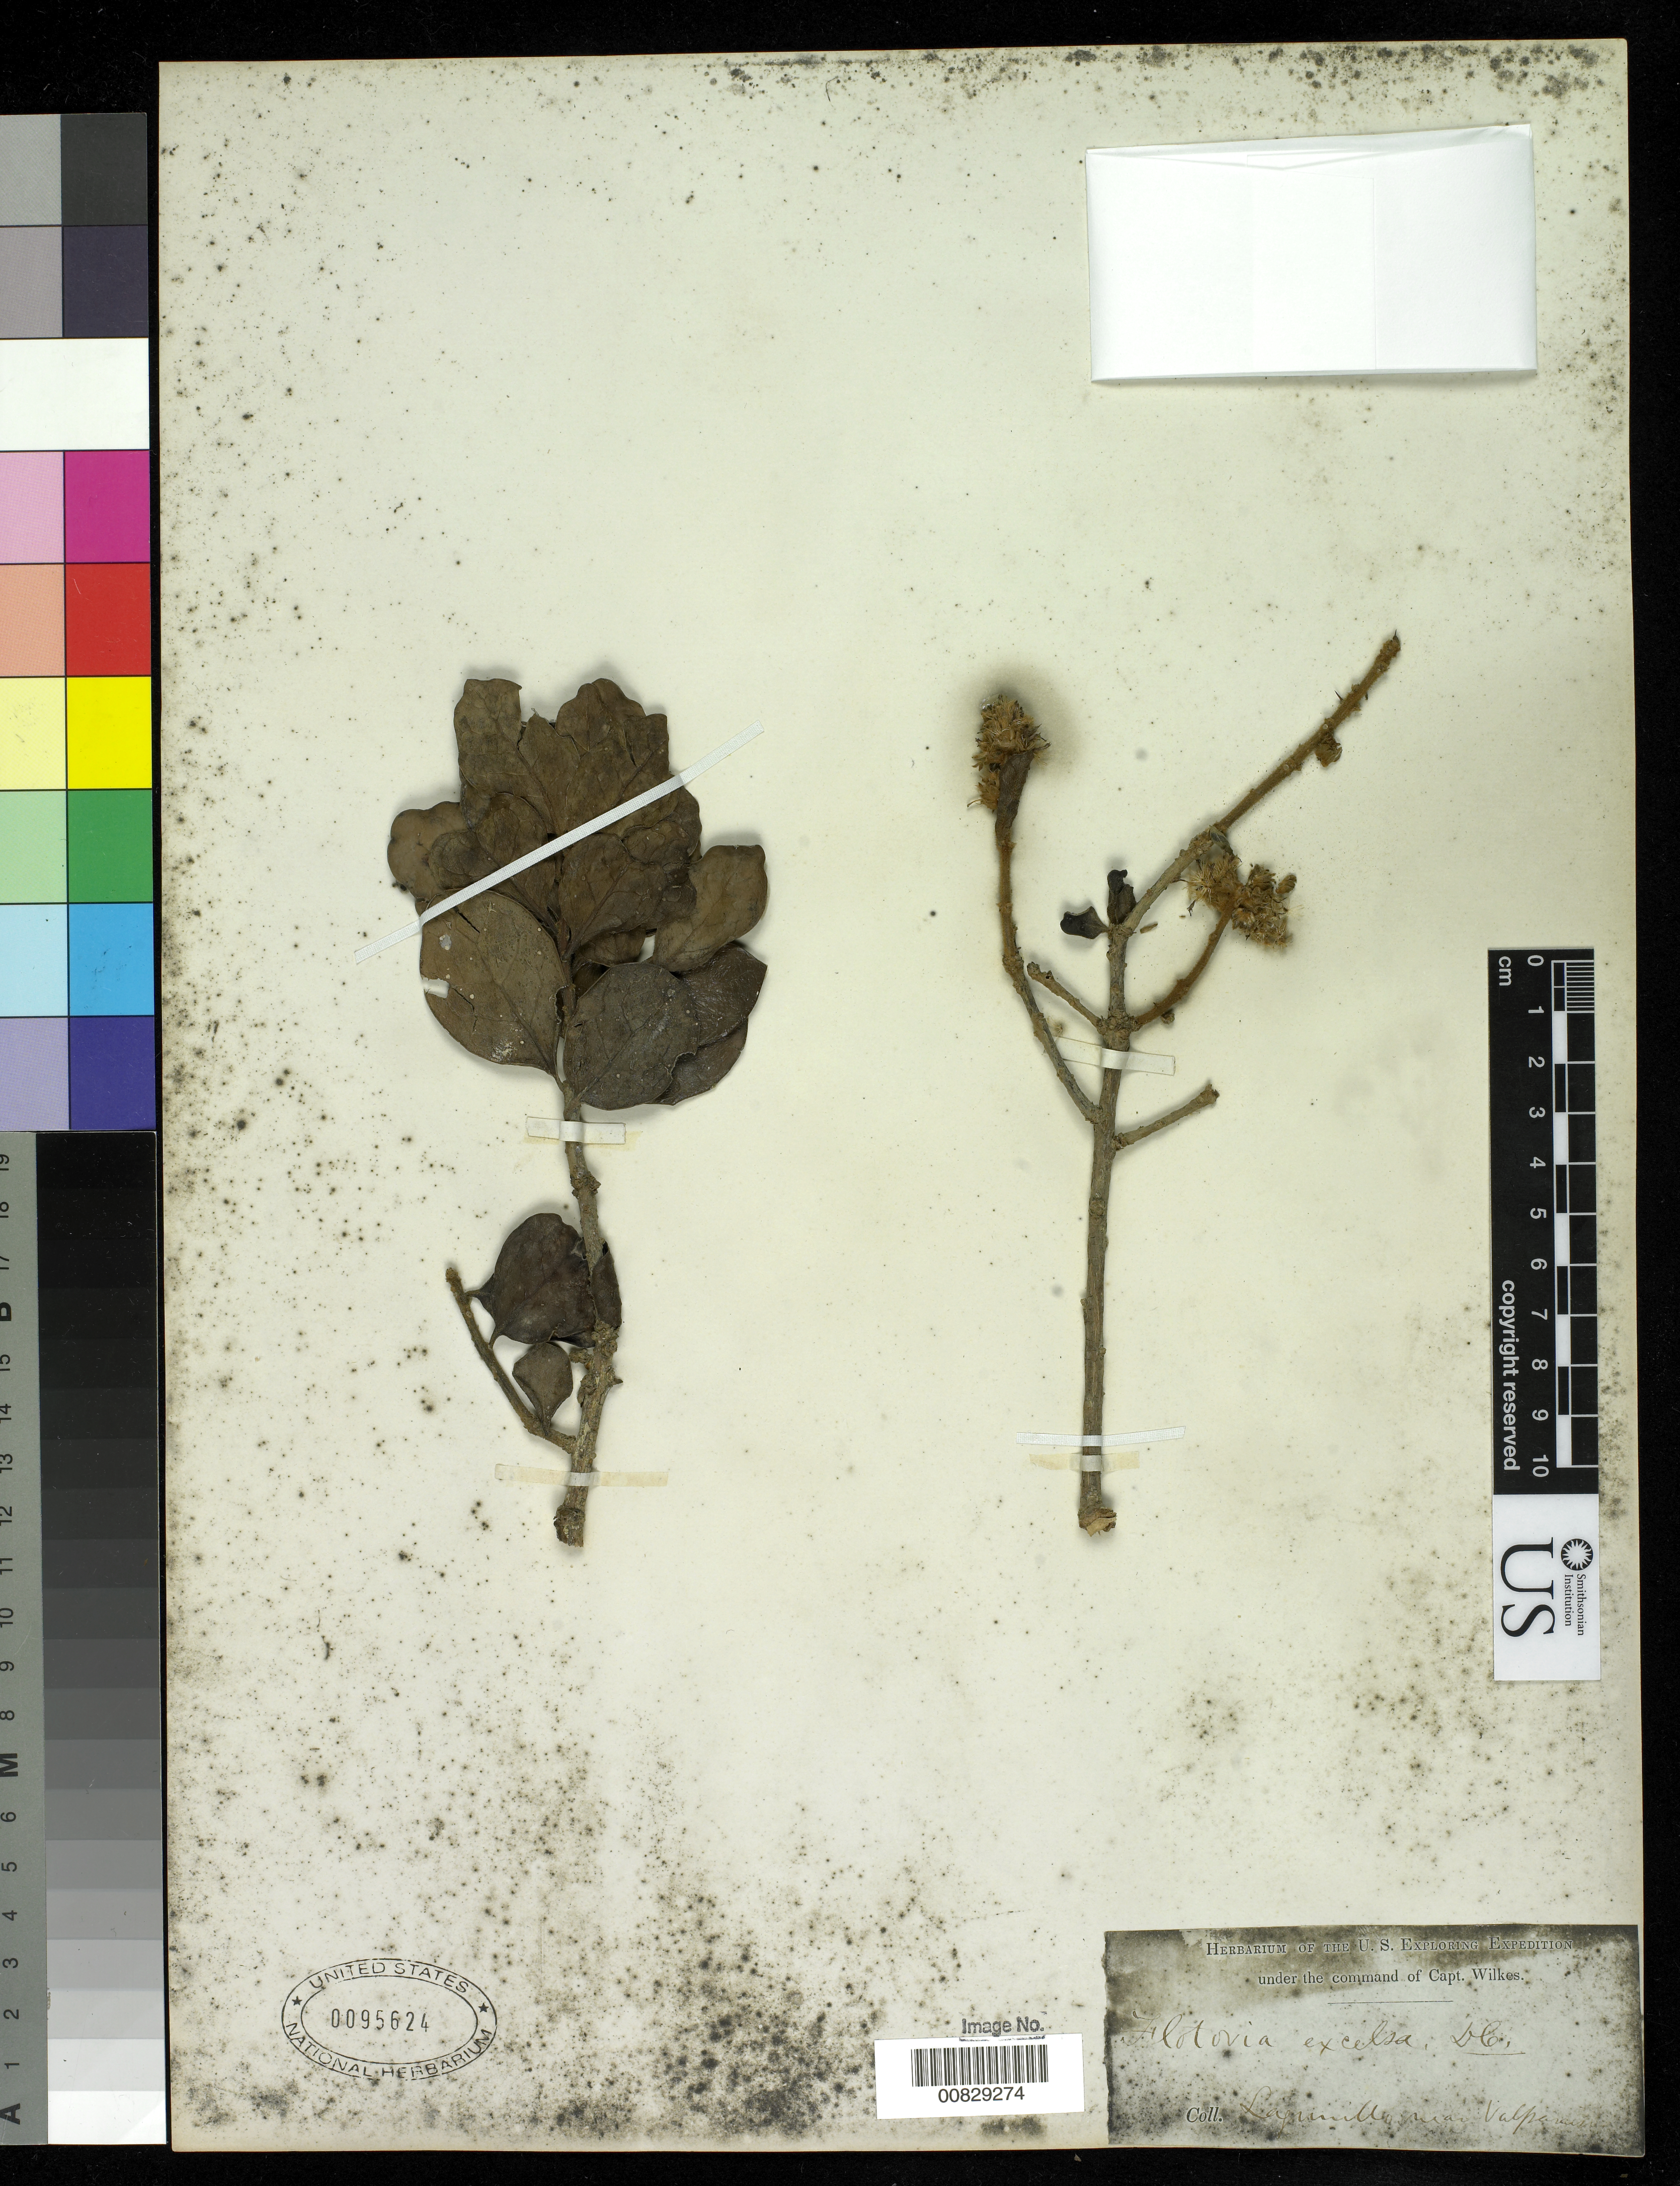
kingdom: Plantae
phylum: Tracheophyta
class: Magnoliopsida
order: Asterales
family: Asteraceae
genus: Dasyphyllum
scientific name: Dasyphyllum excelsum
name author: (D. Don) Cabrera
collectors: Wilkes Explor. Exped.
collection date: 1838/1842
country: Chile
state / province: Valparaíso (V)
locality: Lagrimillo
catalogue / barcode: US 95624